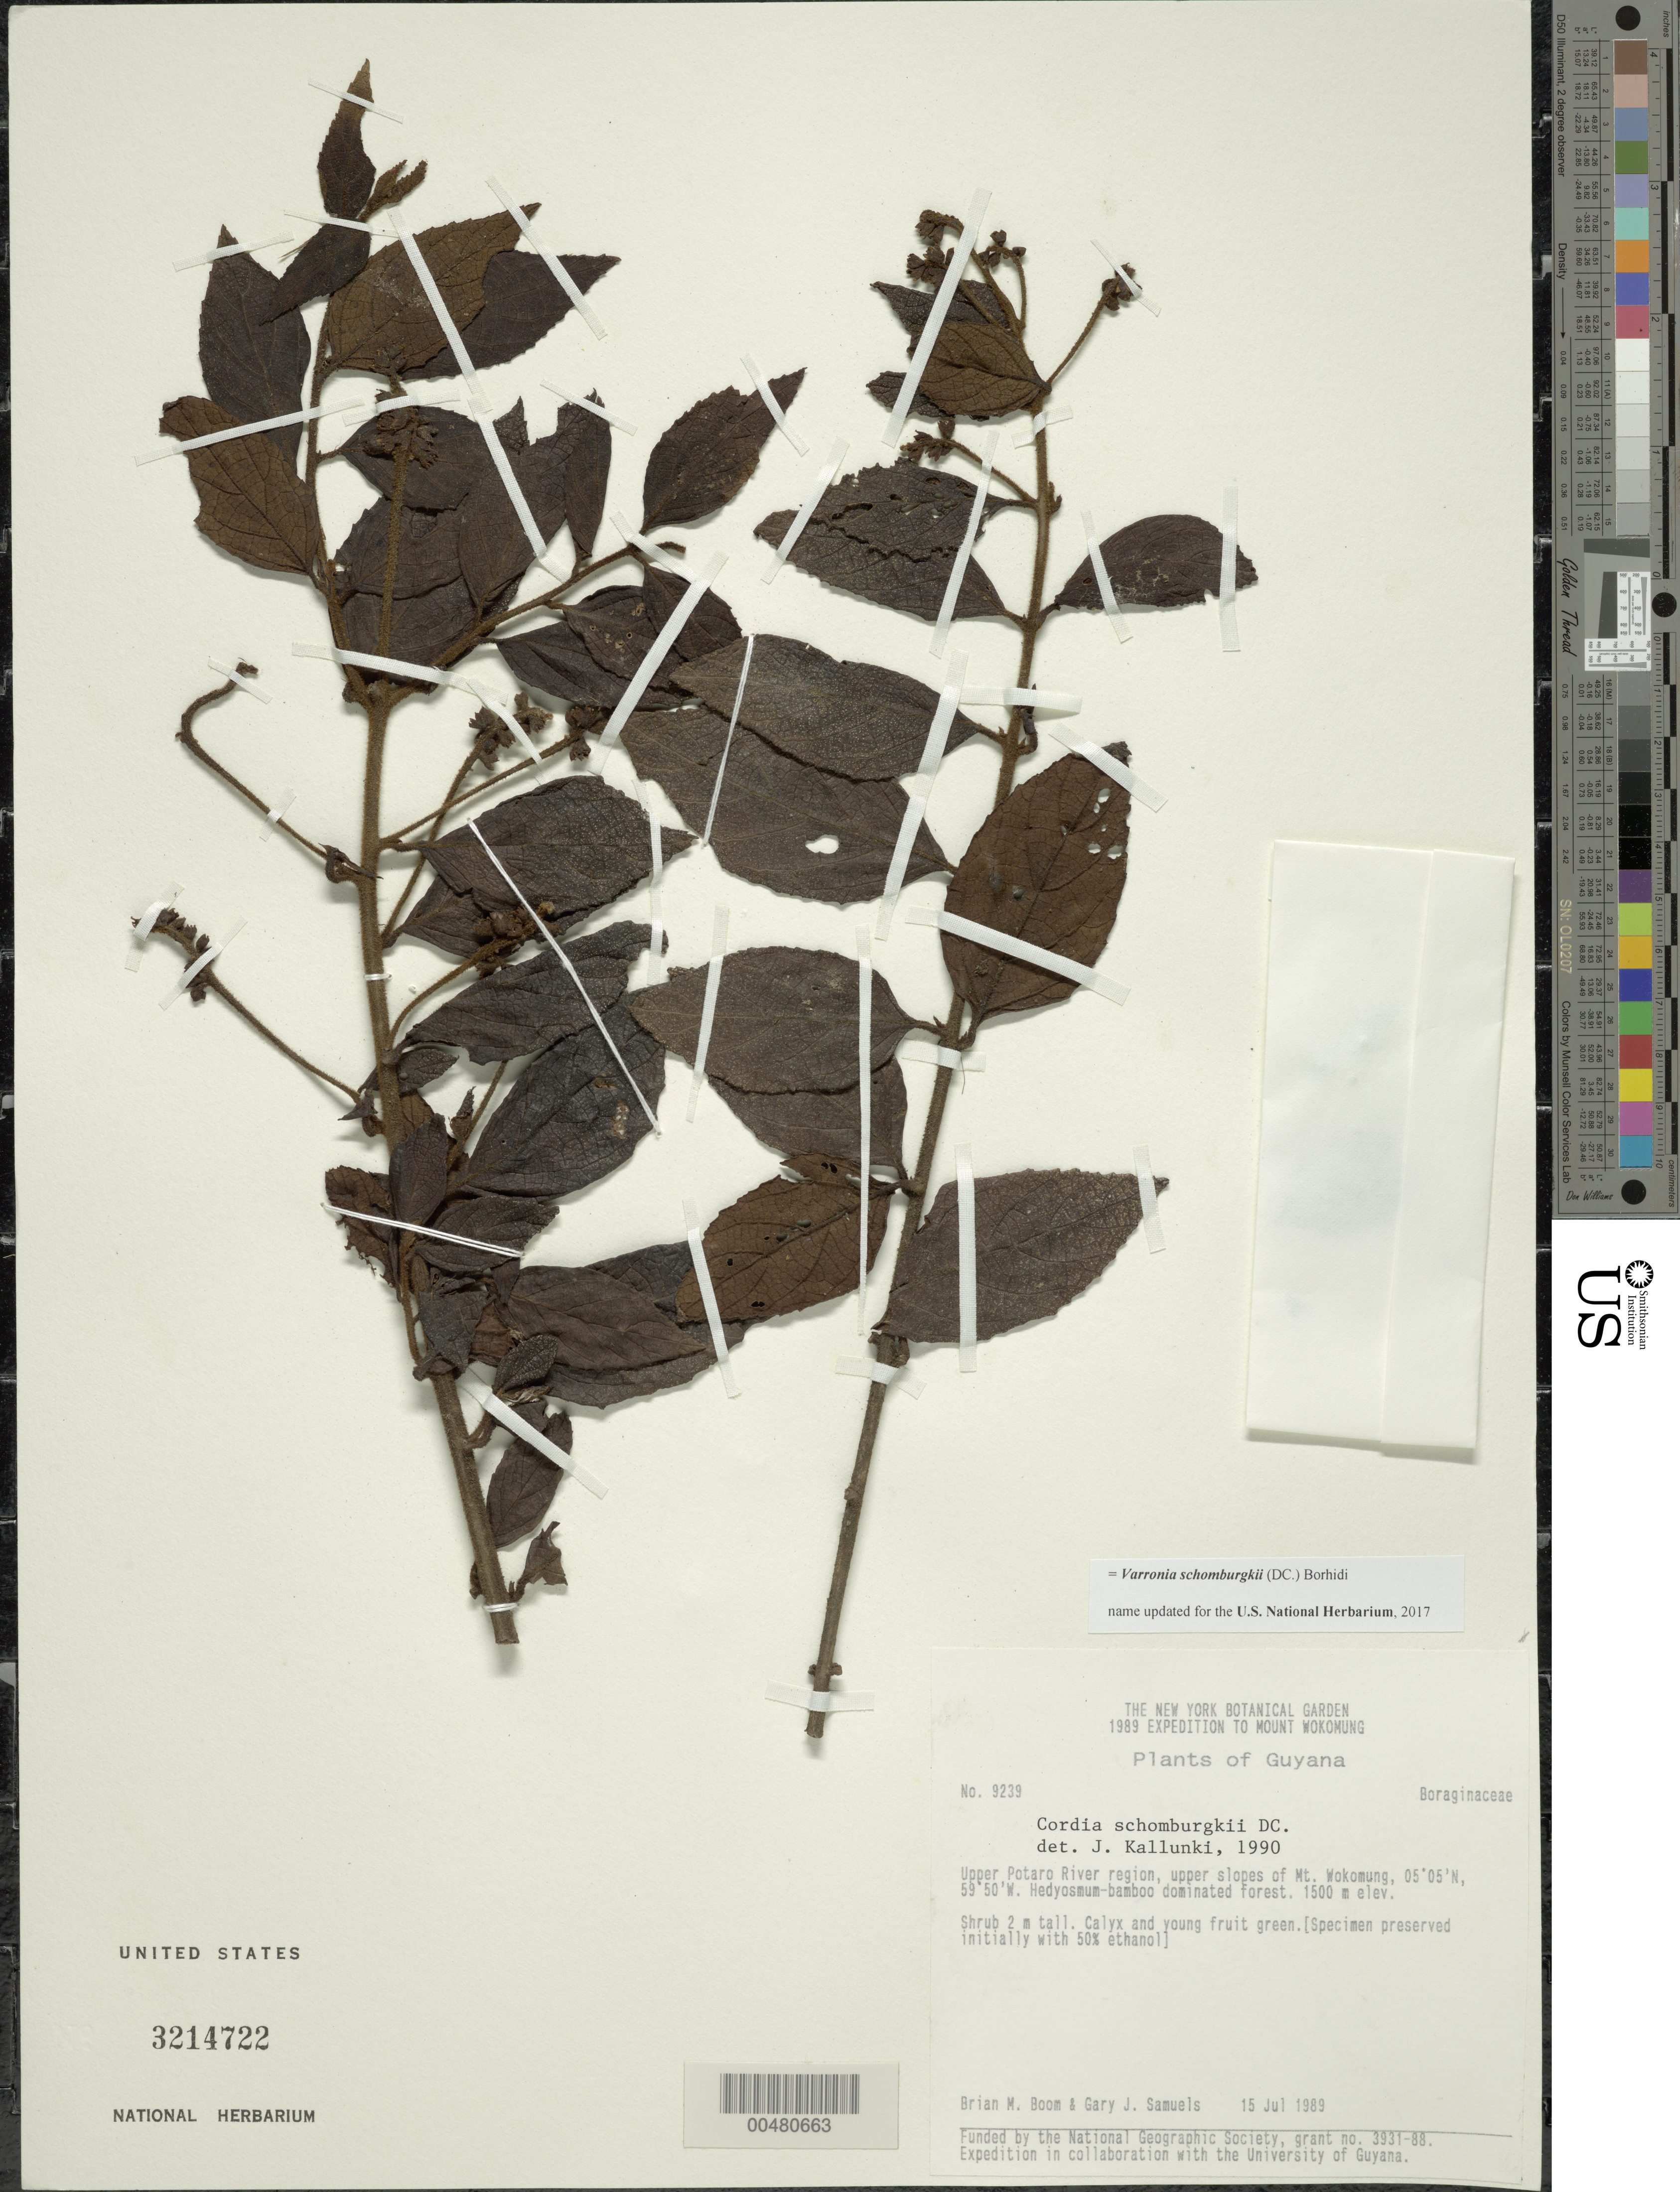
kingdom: Plantae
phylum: Tracheophyta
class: Magnoliopsida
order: Boraginales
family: Cordiaceae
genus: Varronia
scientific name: Varronia schomburgkii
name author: (DC.) Borhidi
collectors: B. M. Boom & G. Samuels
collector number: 9239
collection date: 1989-07-15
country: Guyana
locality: Upper Potaro River region, upper slopes of Mt. Wokomung.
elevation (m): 1500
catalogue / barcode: US 3214722